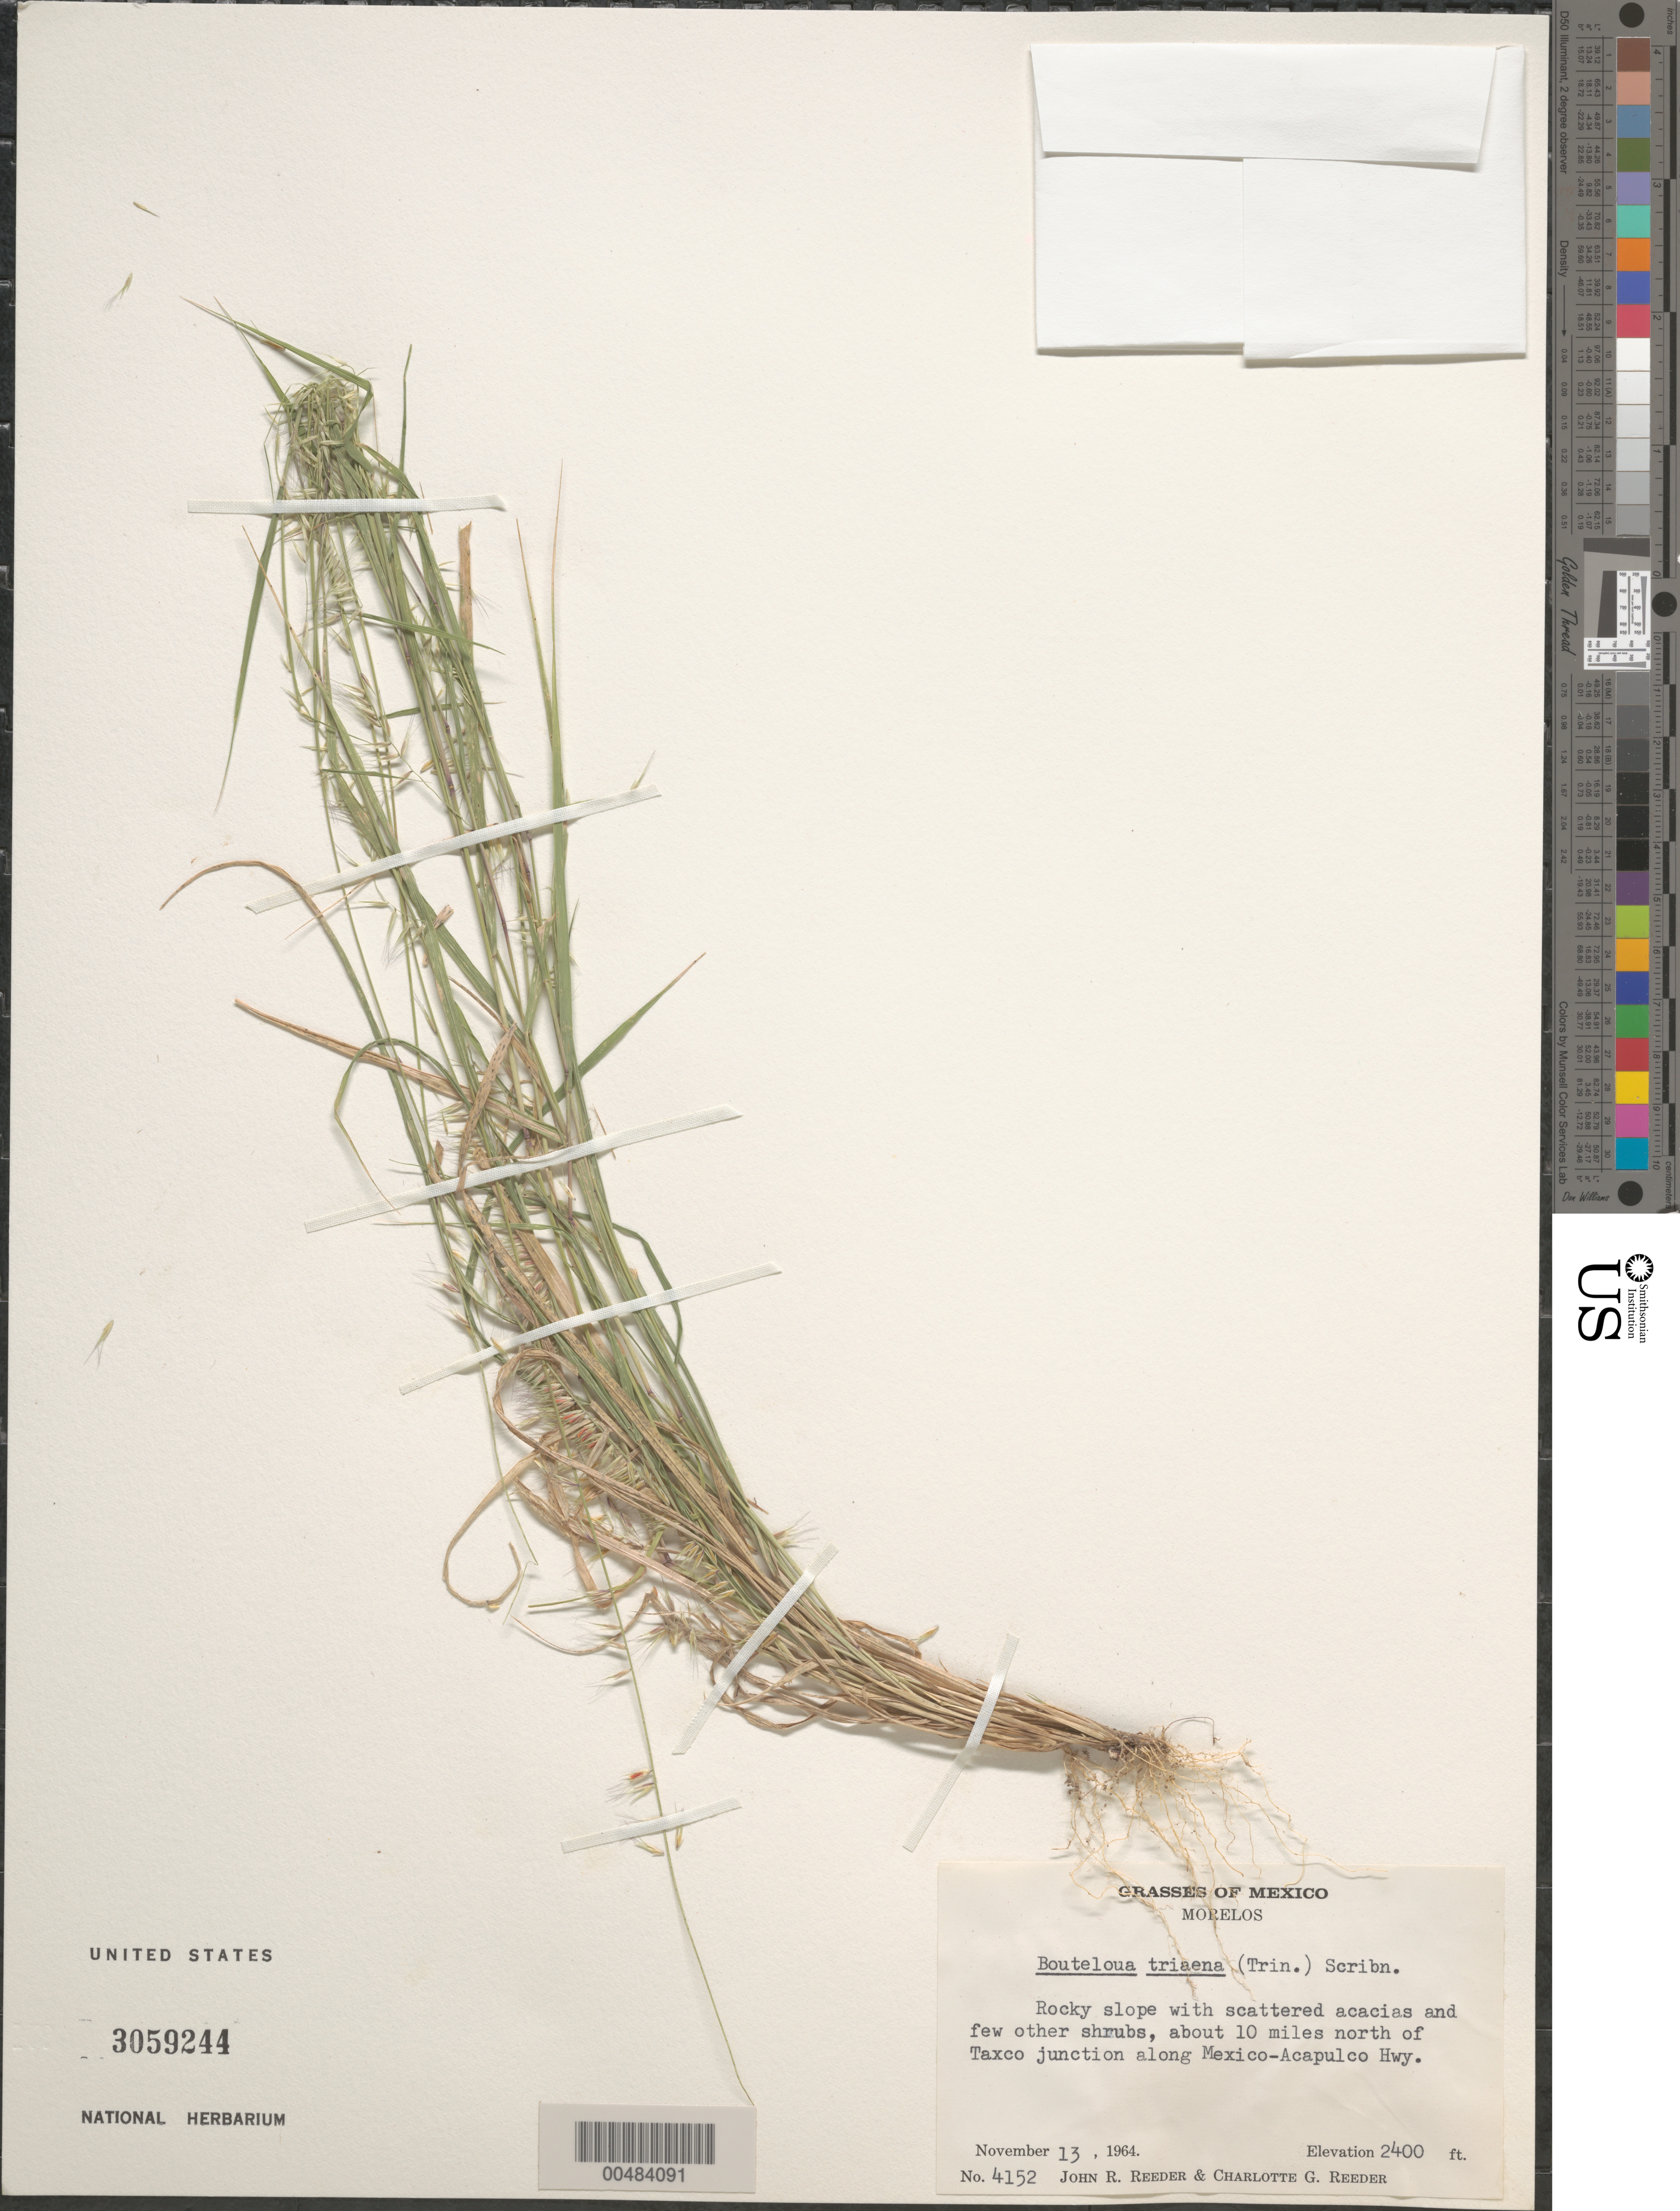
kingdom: Plantae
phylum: Tracheophyta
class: Liliopsida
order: Poales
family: Poaceae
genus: Bouteloua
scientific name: Bouteloua triaena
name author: (Trin. ex Spreng.) Scribn.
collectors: J. R. Reeder & C. G. Reeder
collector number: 4152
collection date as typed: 13 Nov 1964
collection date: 1964-11-13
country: Mexico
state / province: Morelos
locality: About 10 mi N of Taxco junction along Mexico-Acapulco Hwy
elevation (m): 732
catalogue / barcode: US 3059244